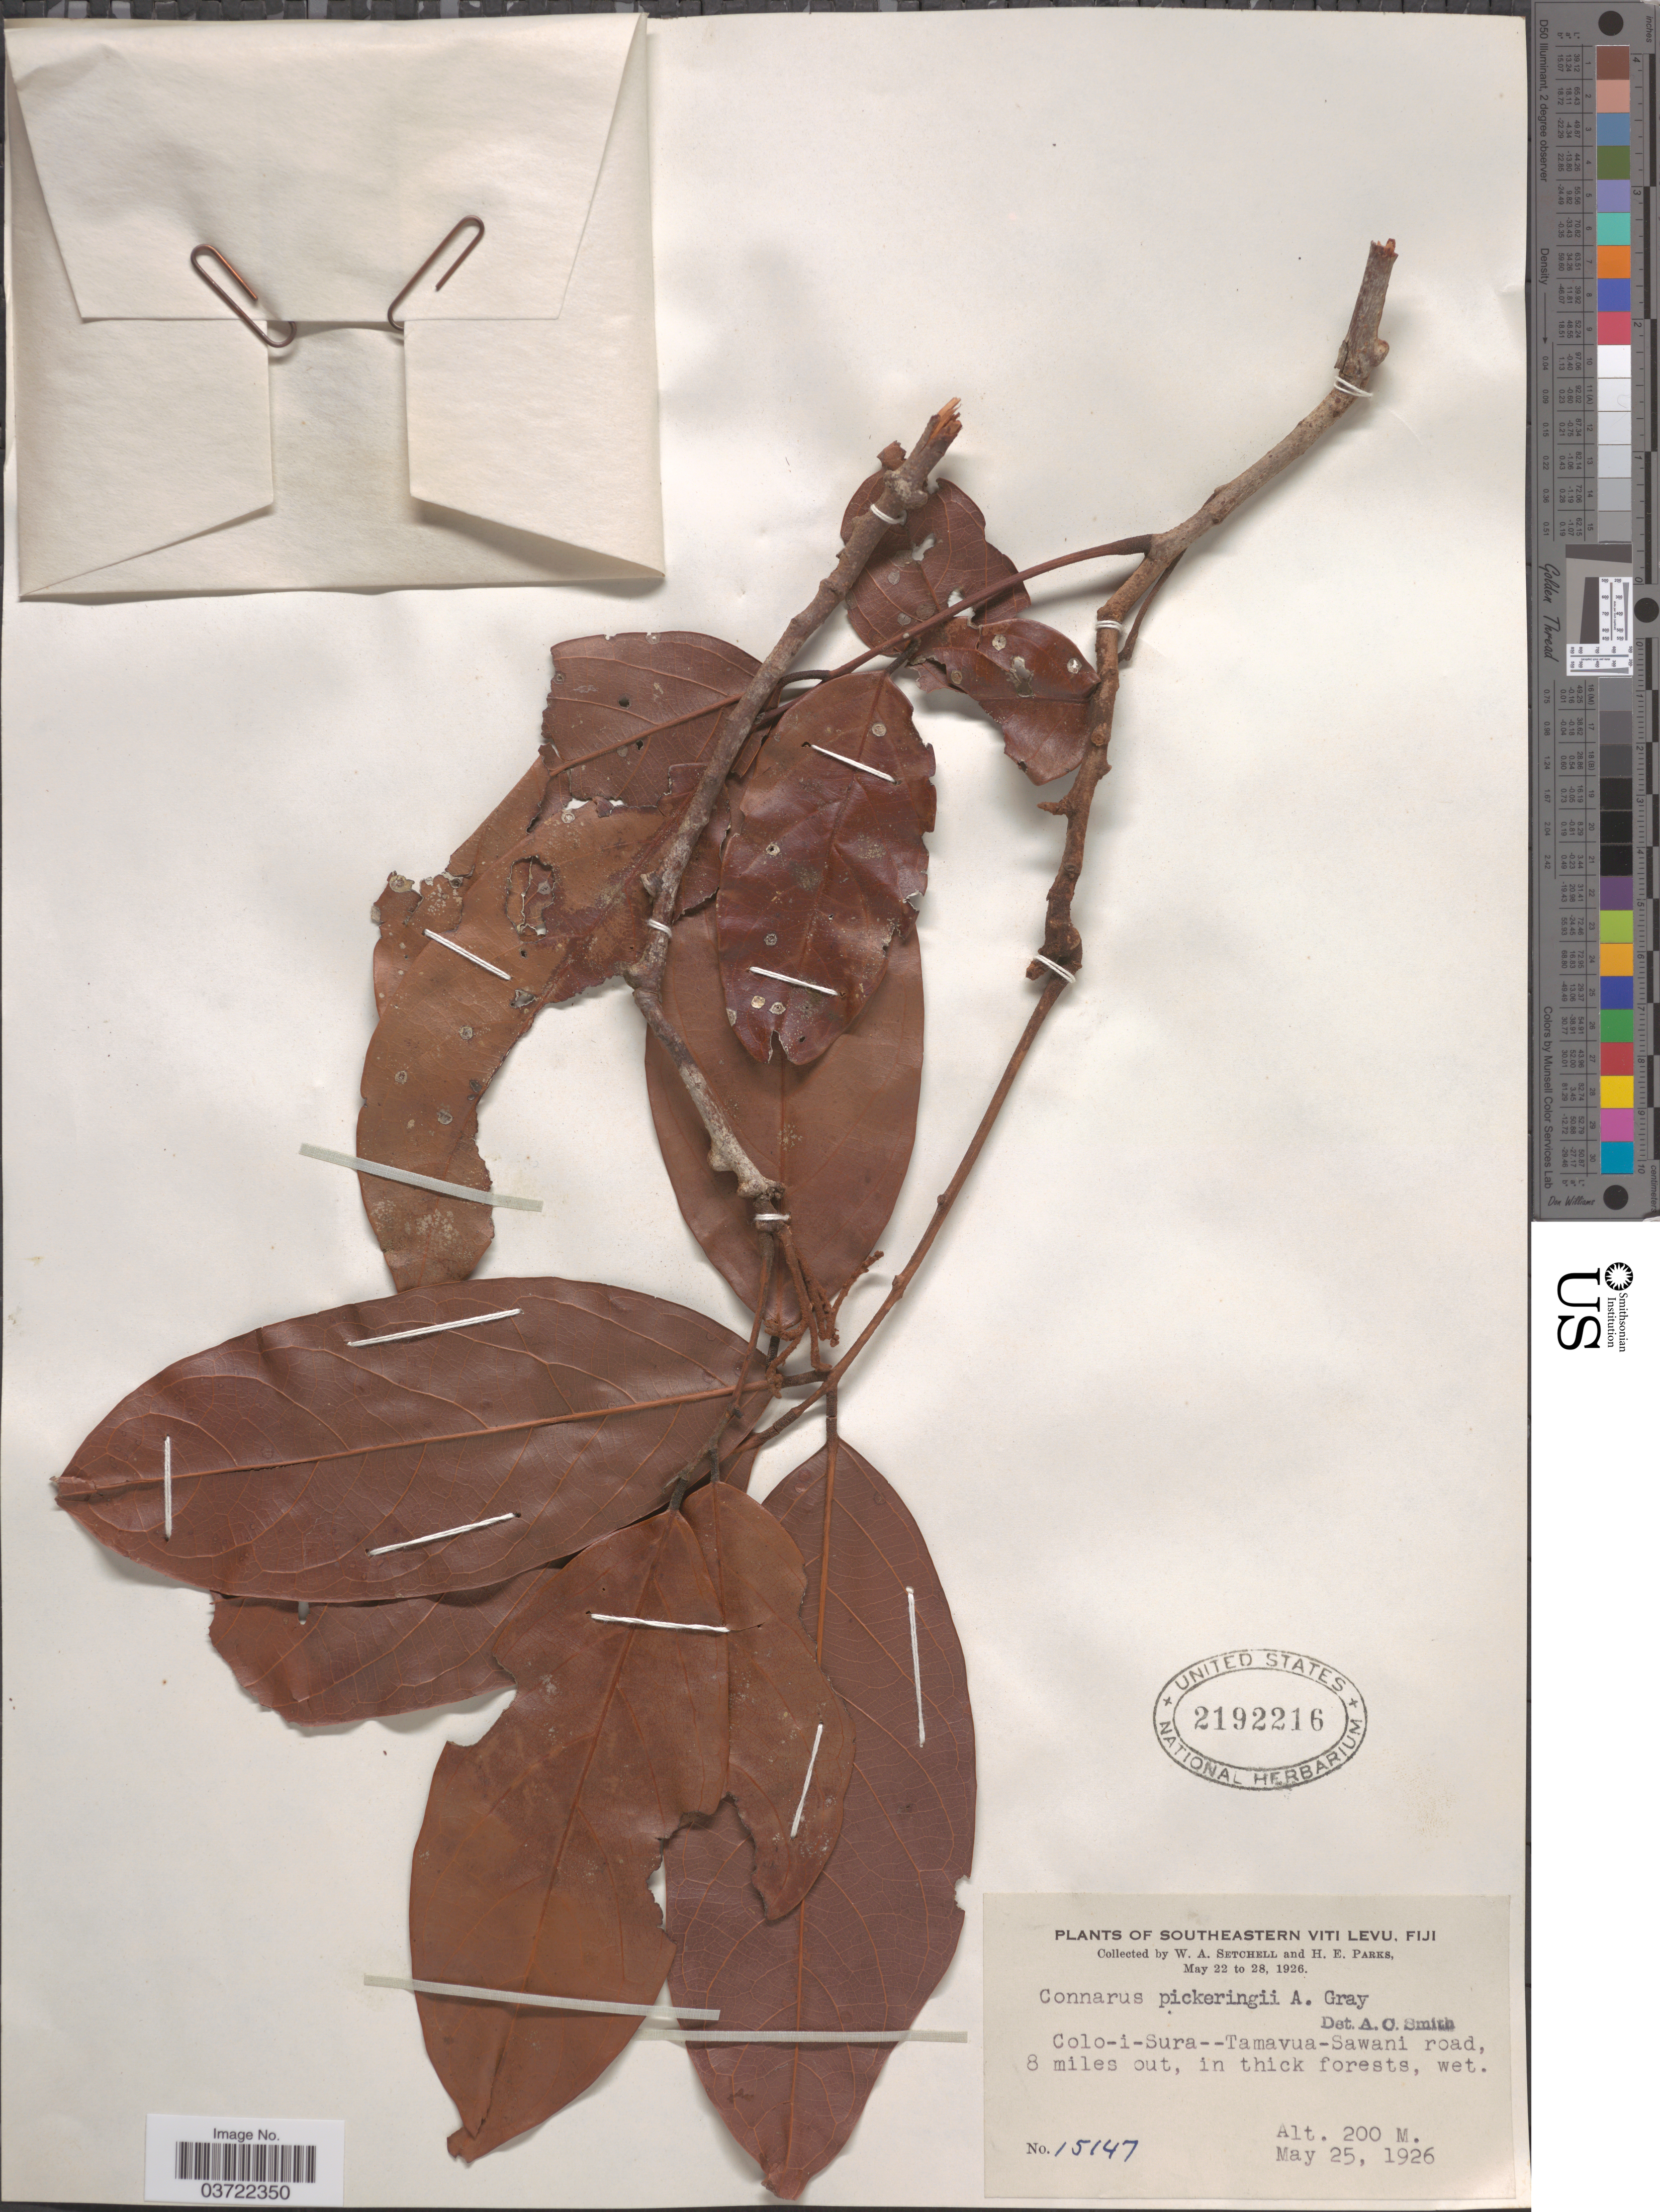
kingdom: Plantae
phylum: Tracheophyta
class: Magnoliopsida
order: Oxalidales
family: Connaraceae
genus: Connarus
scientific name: Connarus pickeringii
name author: A. Gray in Wilkes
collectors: W. Setchell & H. E. Parks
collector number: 15147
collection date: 1926-05-25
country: Fiji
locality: Southeastern Viti Levu. Colo-i-Sura--Tamavua-Sawani road, 8 miles out.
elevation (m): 200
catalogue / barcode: US 2192216